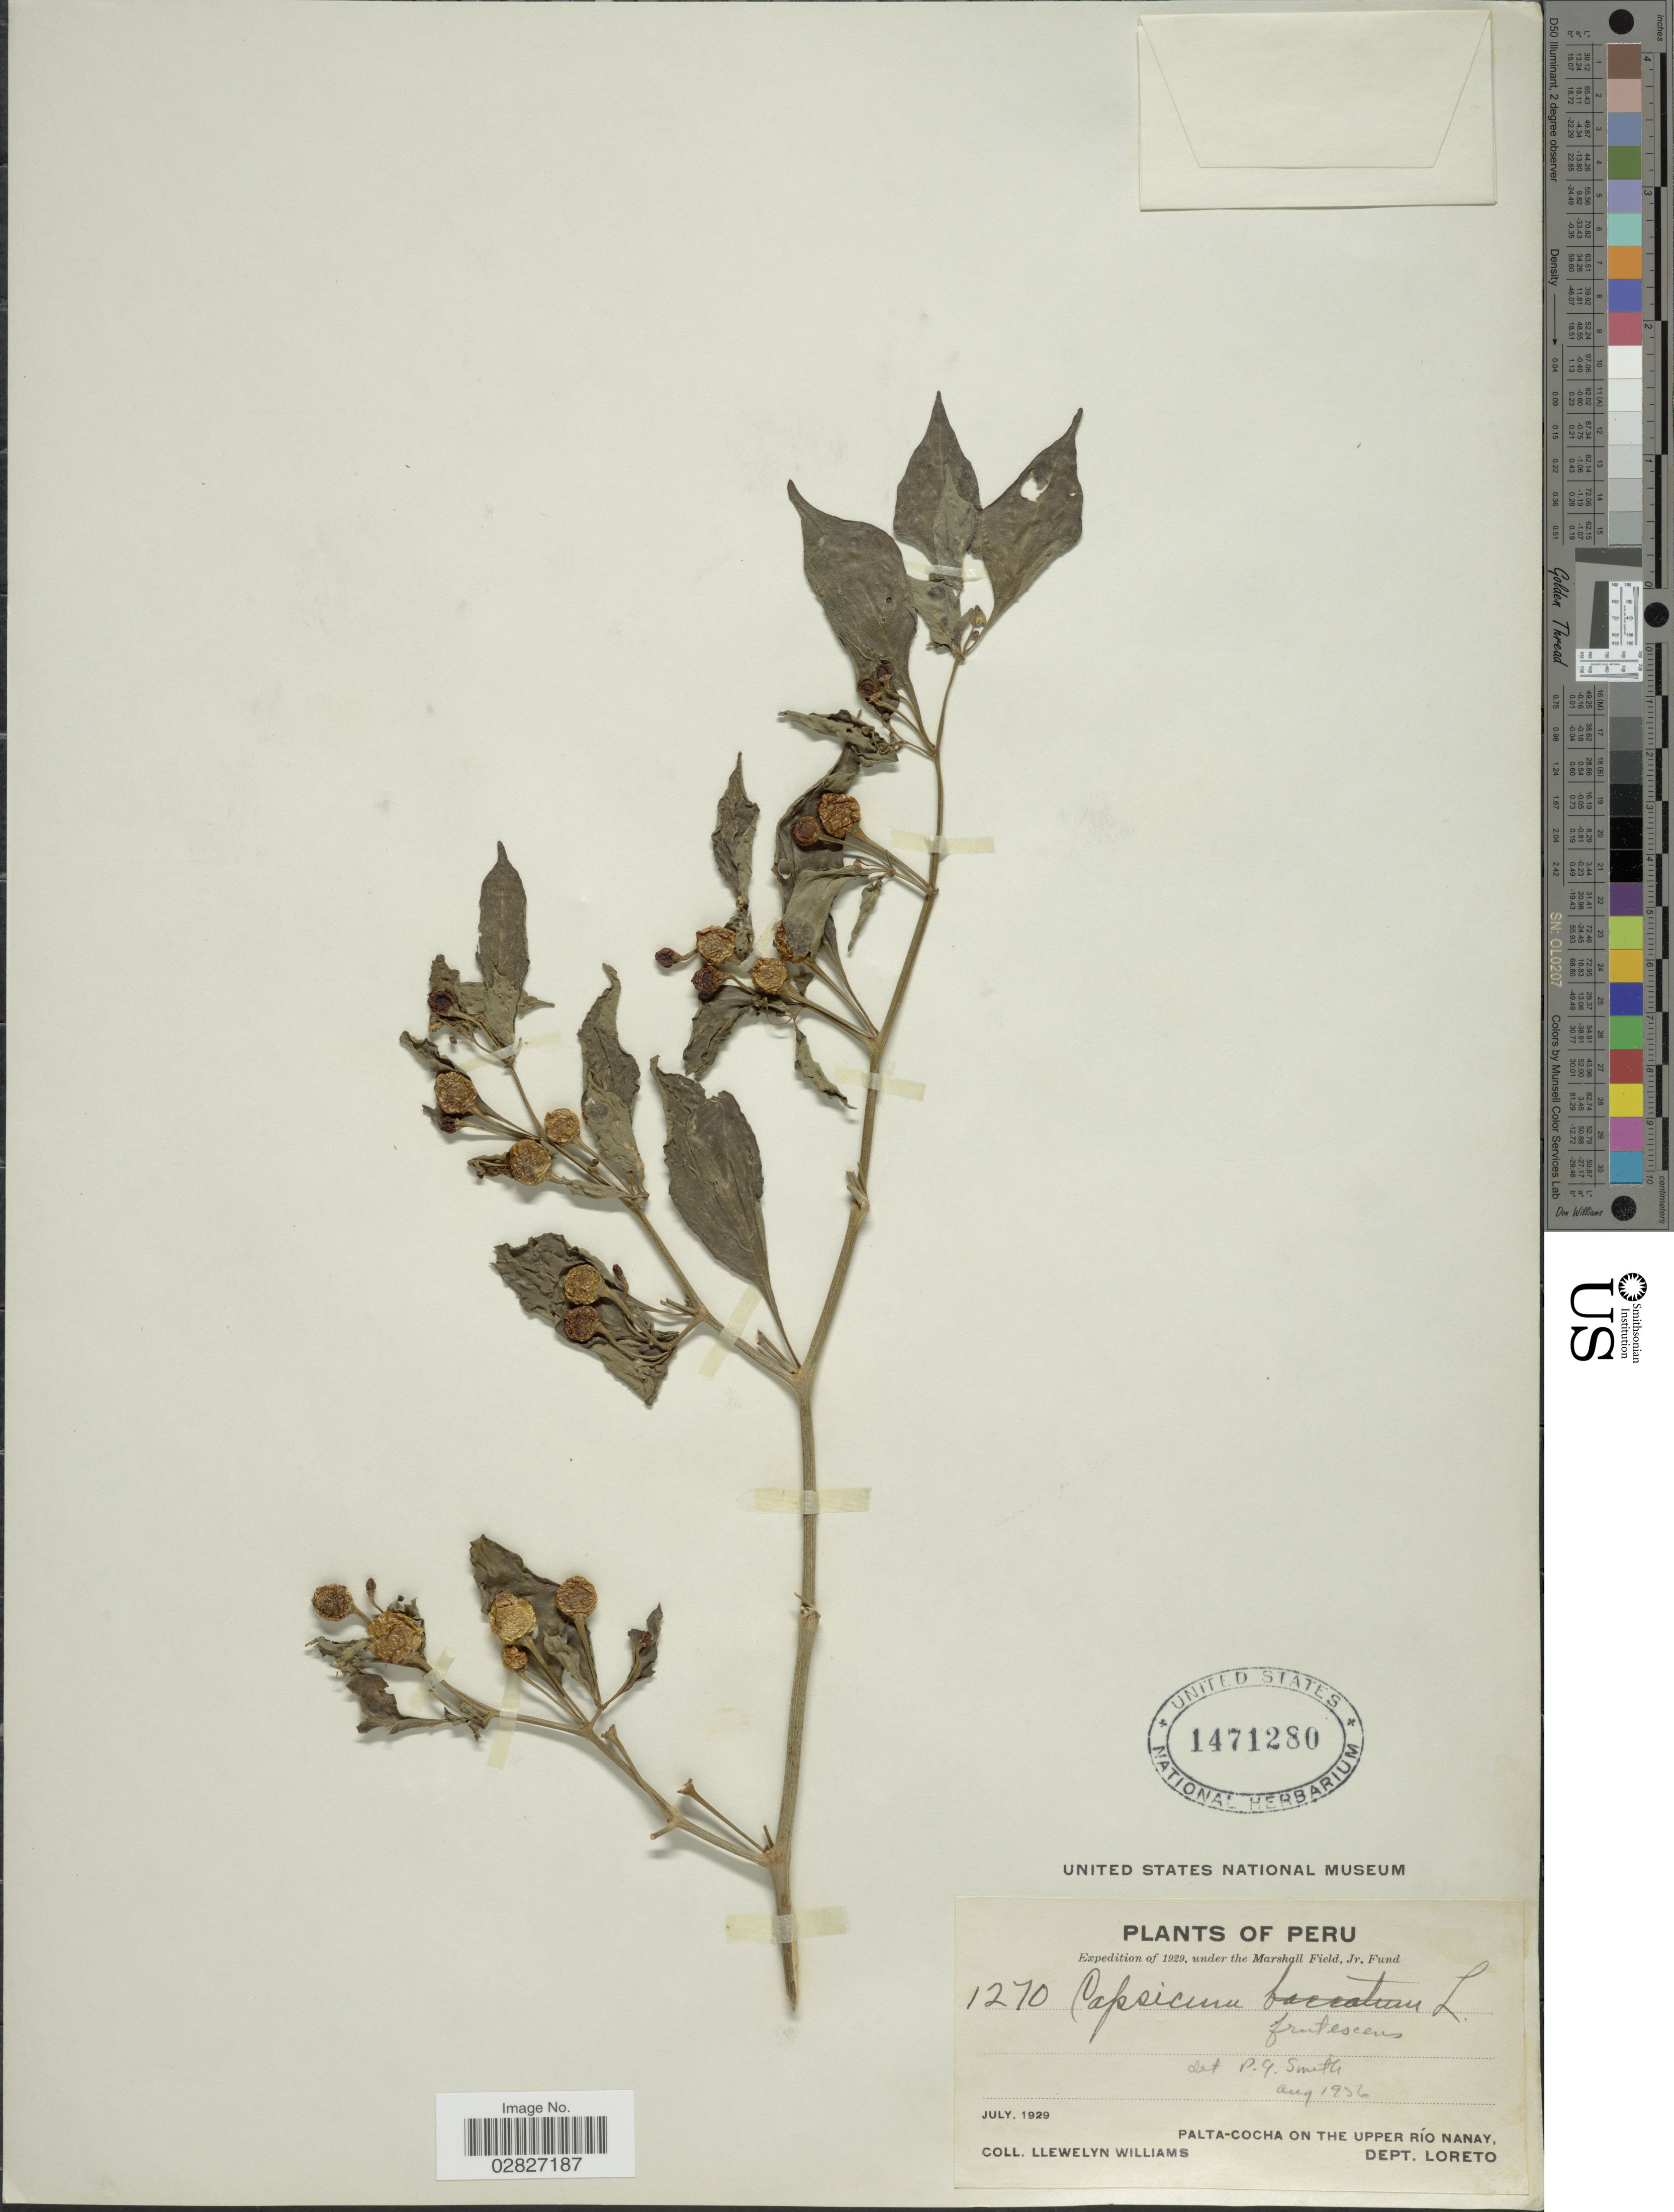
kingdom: Plantae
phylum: Tracheophyta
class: Magnoliopsida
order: Solanales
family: Solanaceae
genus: Capsicum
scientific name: Capsicum frutescens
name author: L.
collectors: Ll. Williams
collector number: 1270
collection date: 1929-07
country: Peru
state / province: Loreto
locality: Palta-Cocha on the upper Río Nanay, Dept. Loreto.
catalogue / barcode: US 1471280